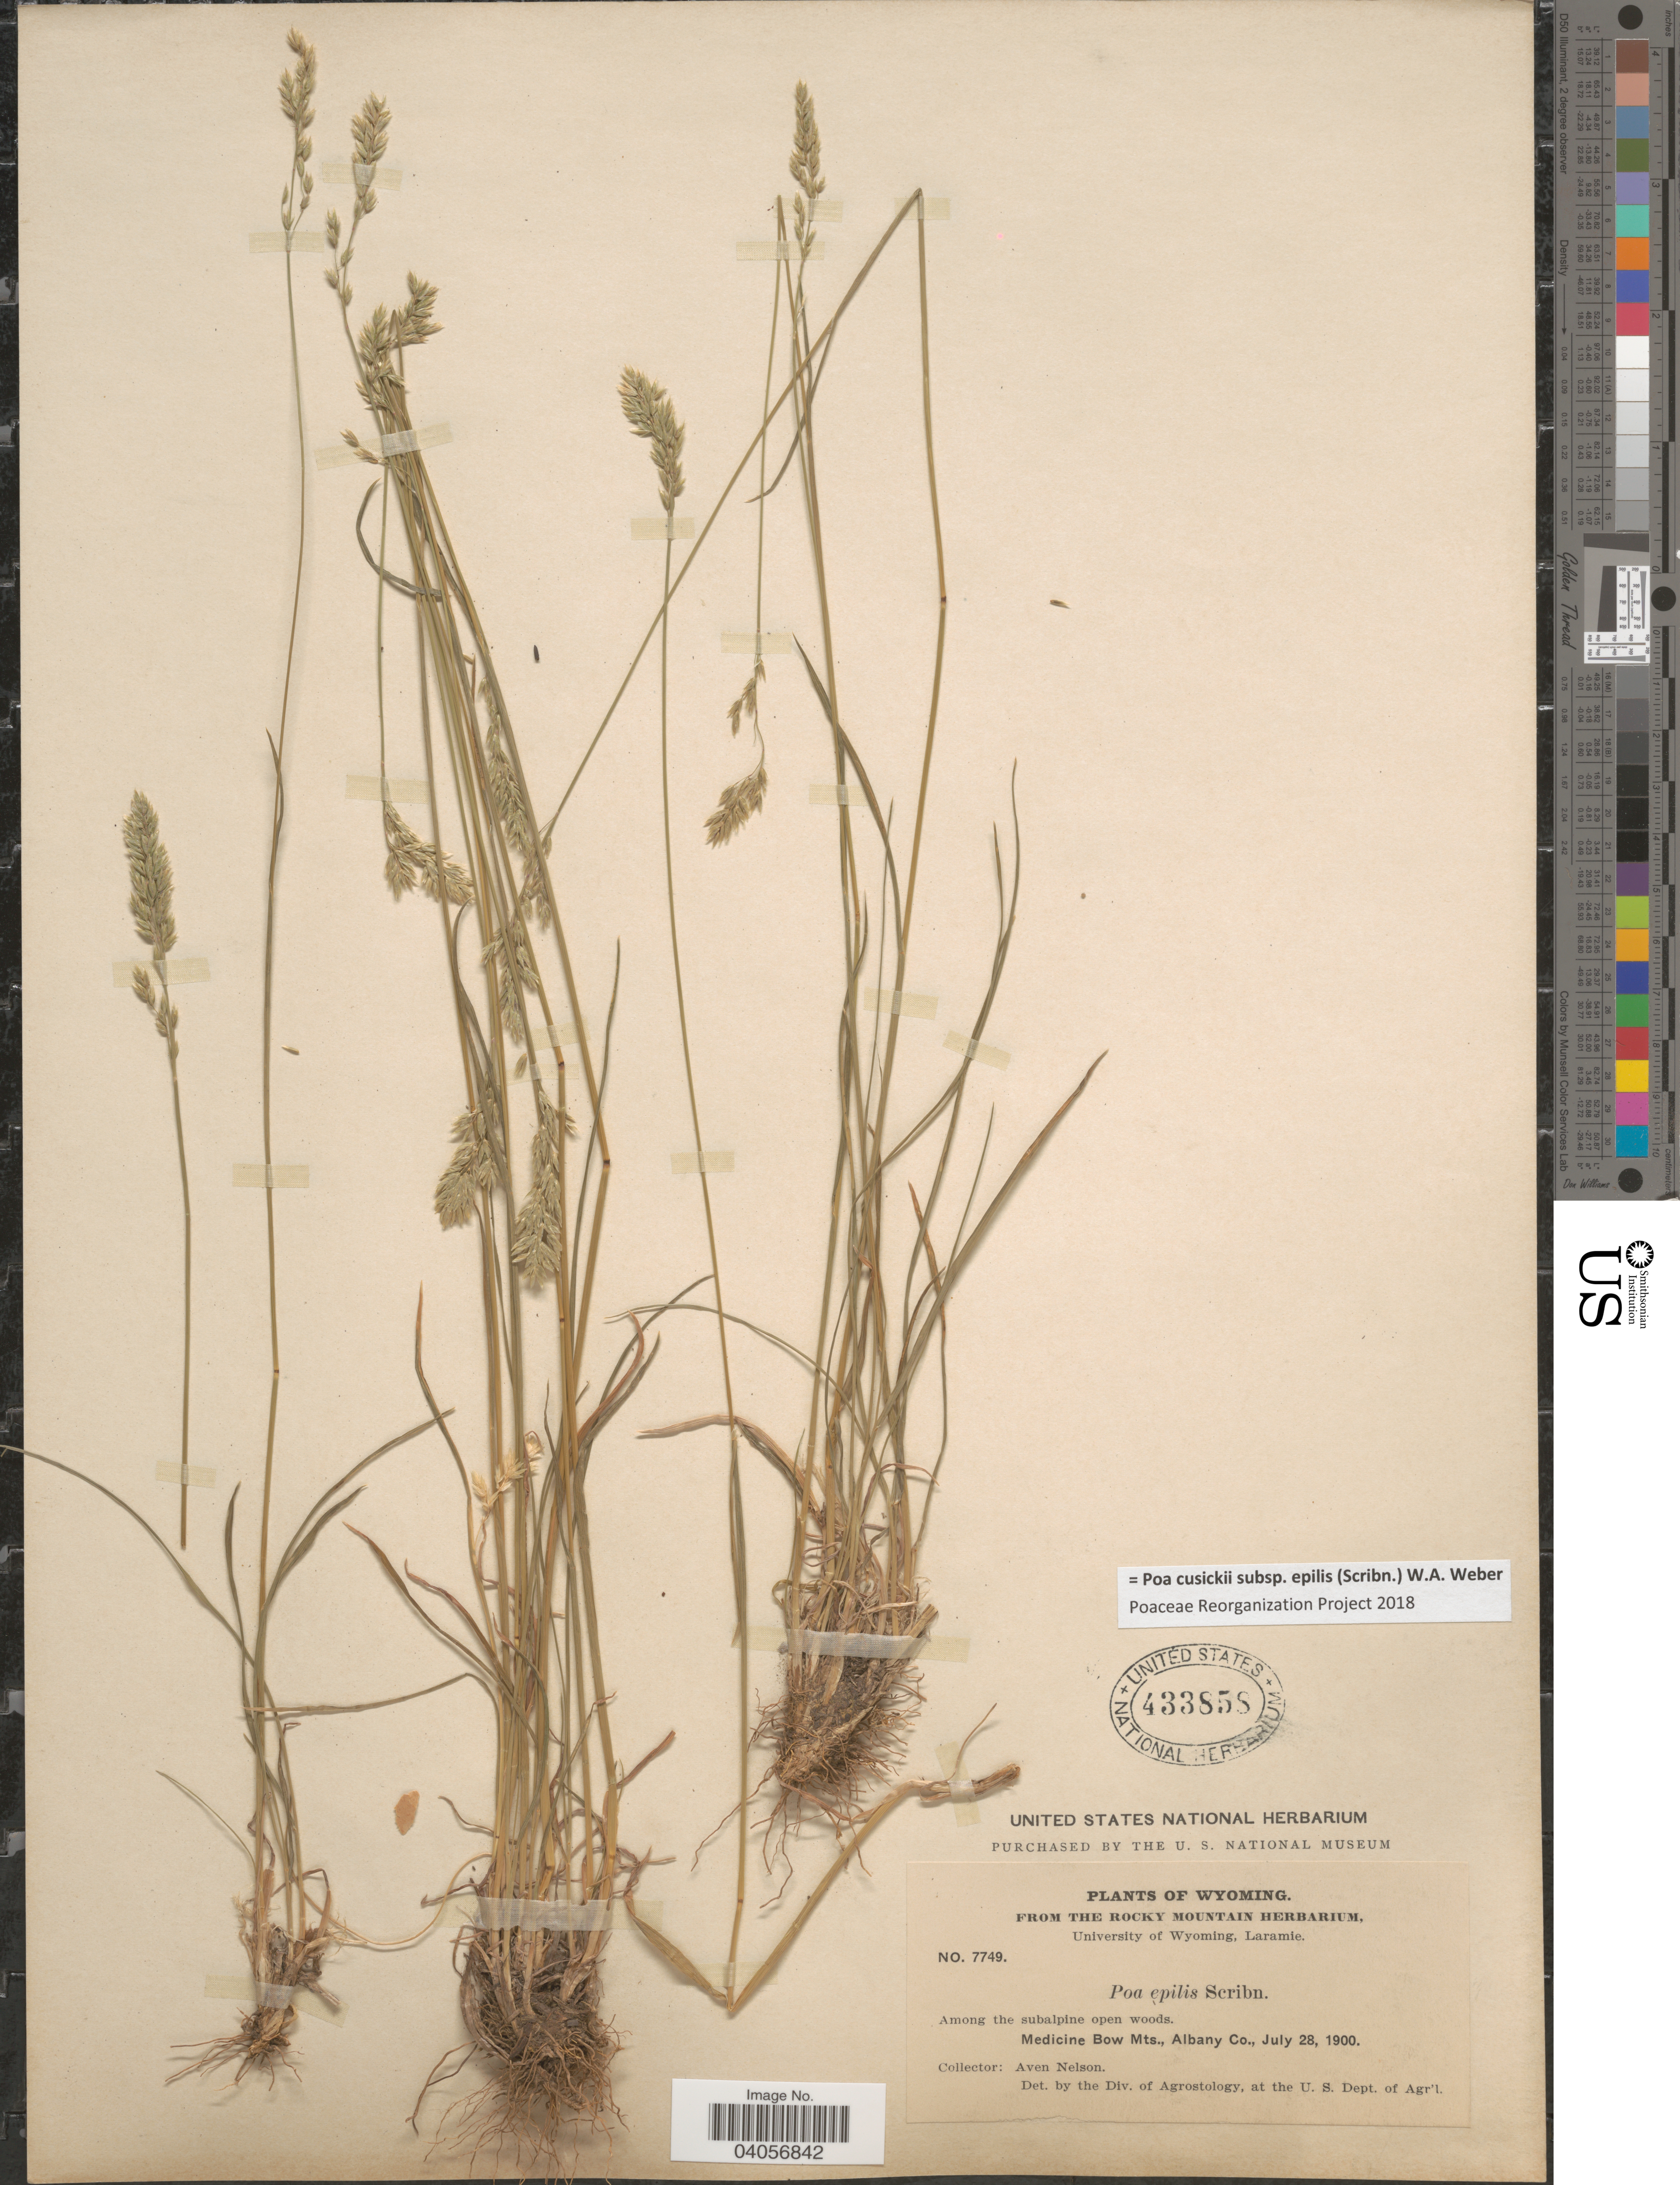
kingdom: Plantae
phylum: Tracheophyta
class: Liliopsida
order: Poales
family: Poaceae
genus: Poa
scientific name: Poa cusickii subsp. epilis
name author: (Scribn.) W.A. Weber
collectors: A. Nelson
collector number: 7749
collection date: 1900-07-28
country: United States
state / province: Wyoming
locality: Medicine Bow Mts., Albany Co.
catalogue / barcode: US 433858